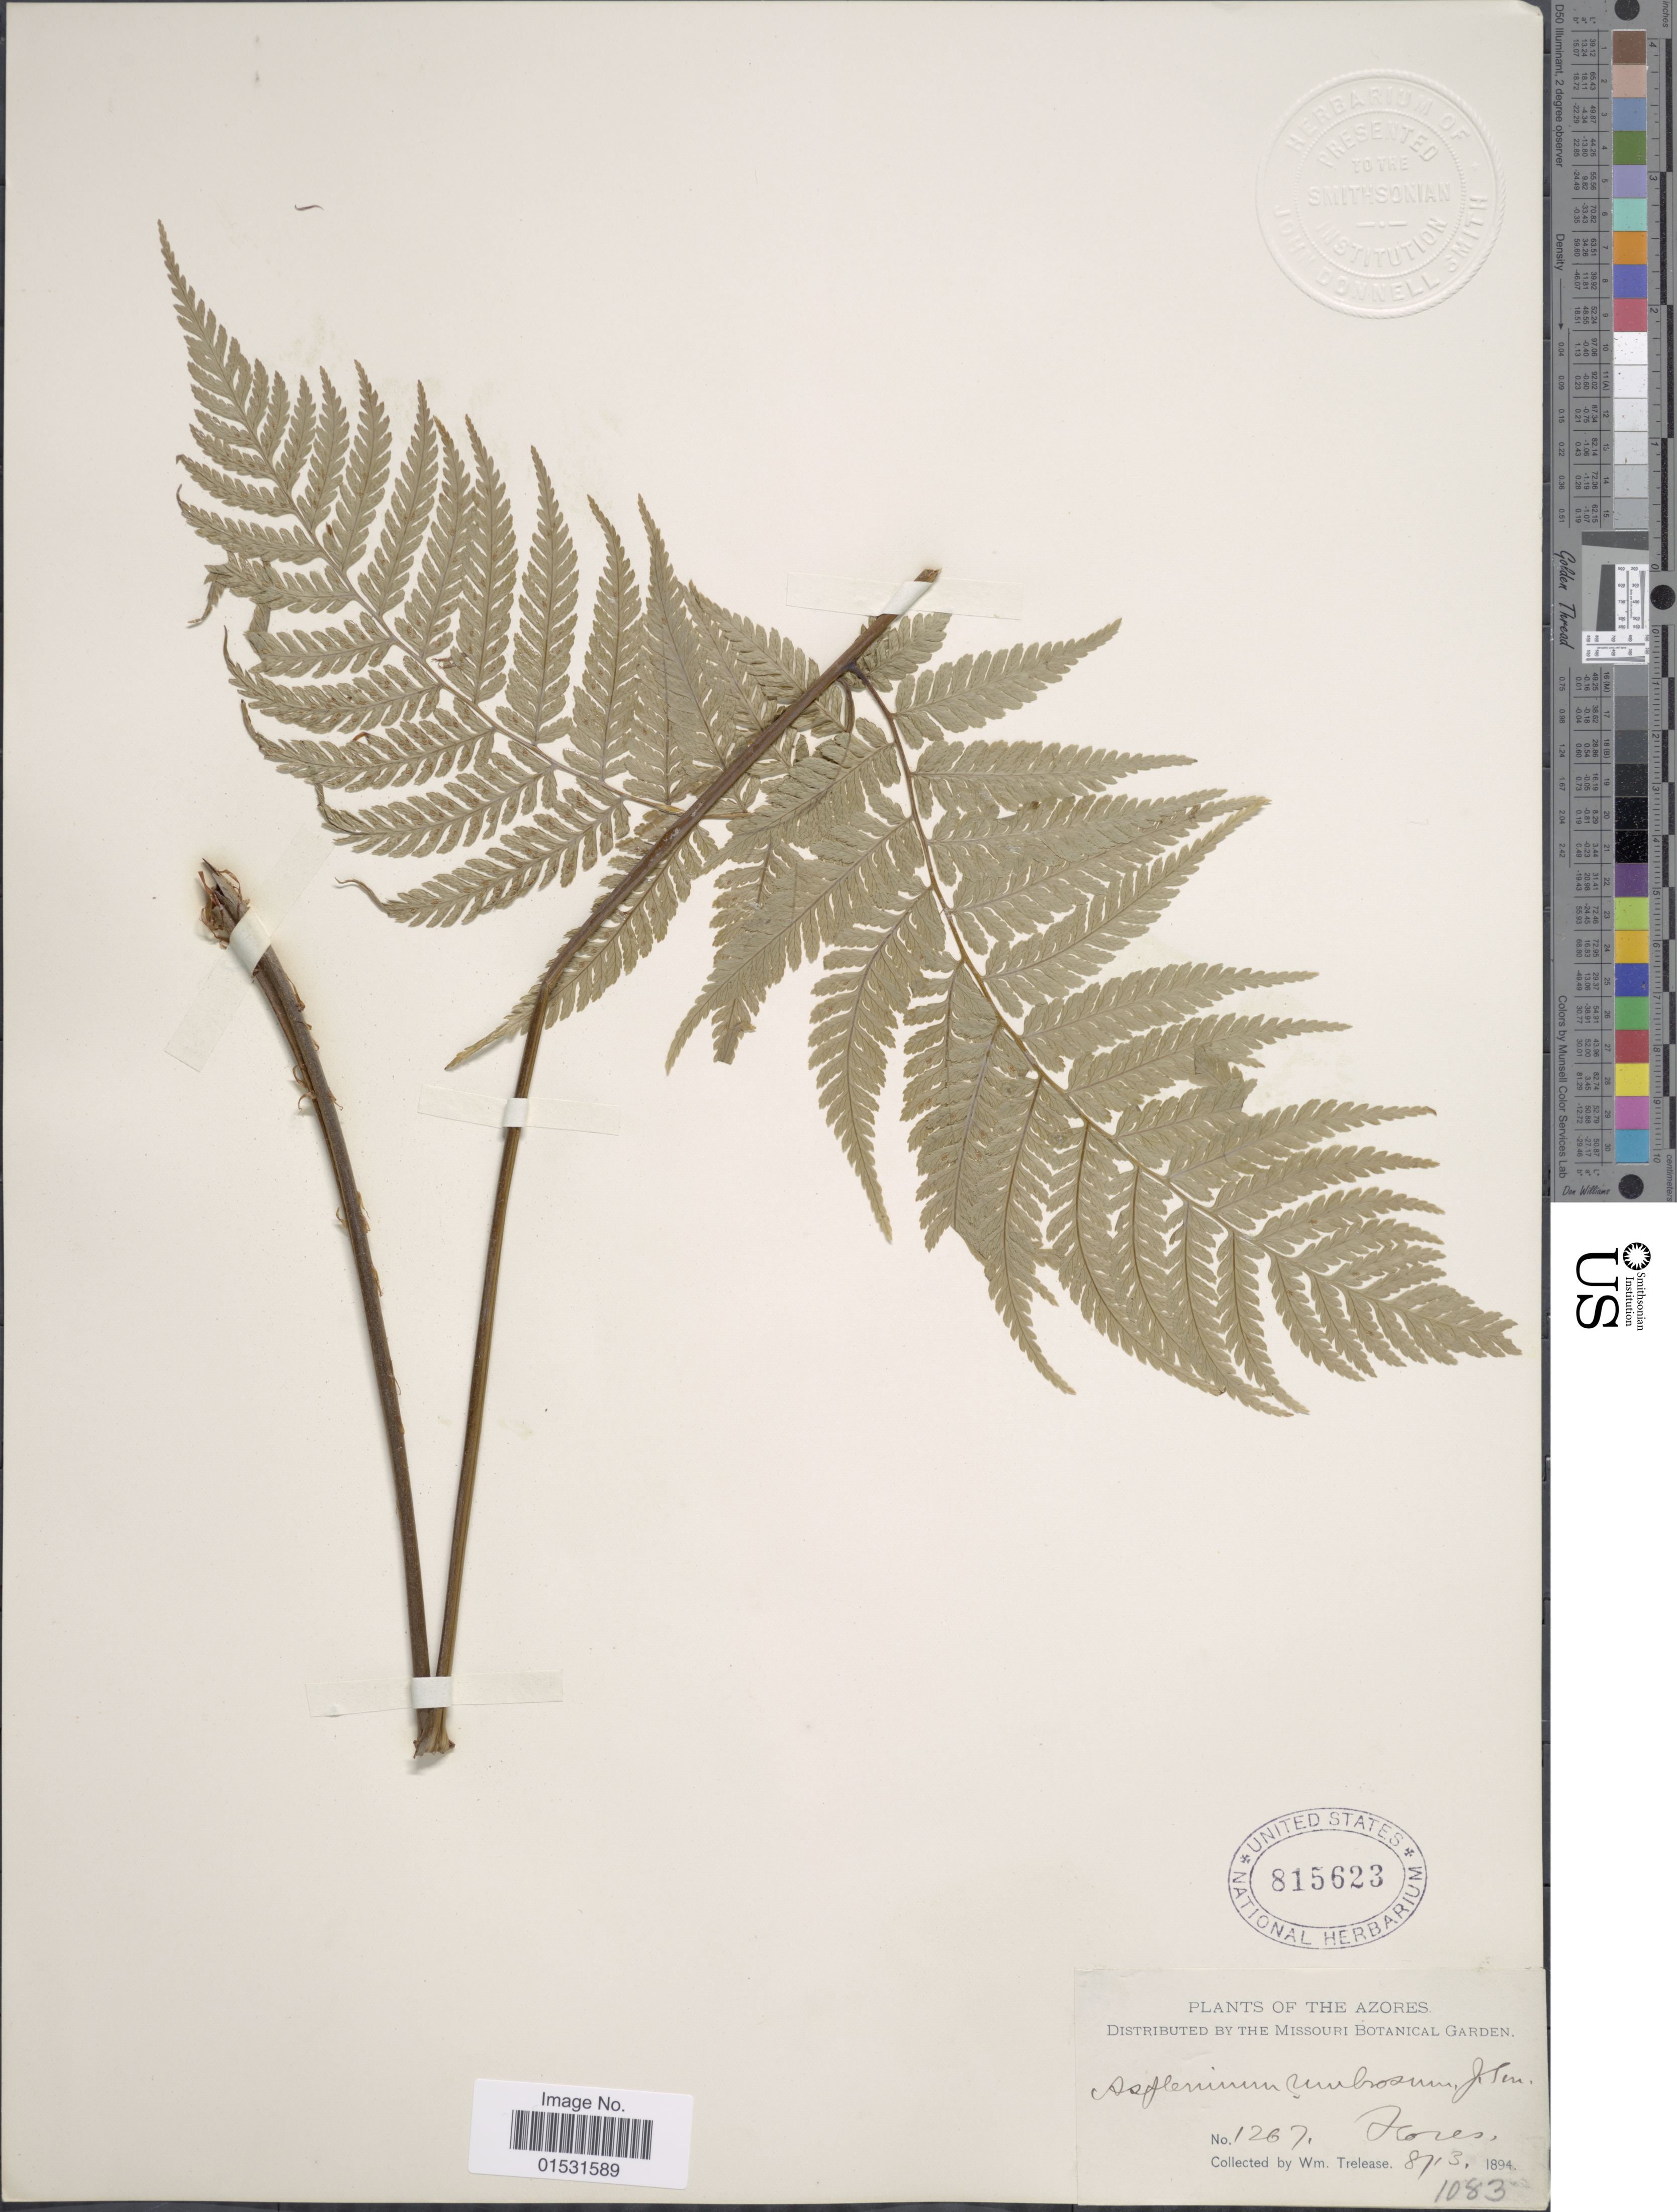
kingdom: Plantae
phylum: Tracheophyta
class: Polypodiopsida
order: Polypodiales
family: Athyriaceae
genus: Athyrium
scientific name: Athyrium umbrosum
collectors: W. Trelease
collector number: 1267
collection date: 1894-03-08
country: Portugal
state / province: Azores (Aut. Reg.)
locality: Hores. [interpreted]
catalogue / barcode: US 815623